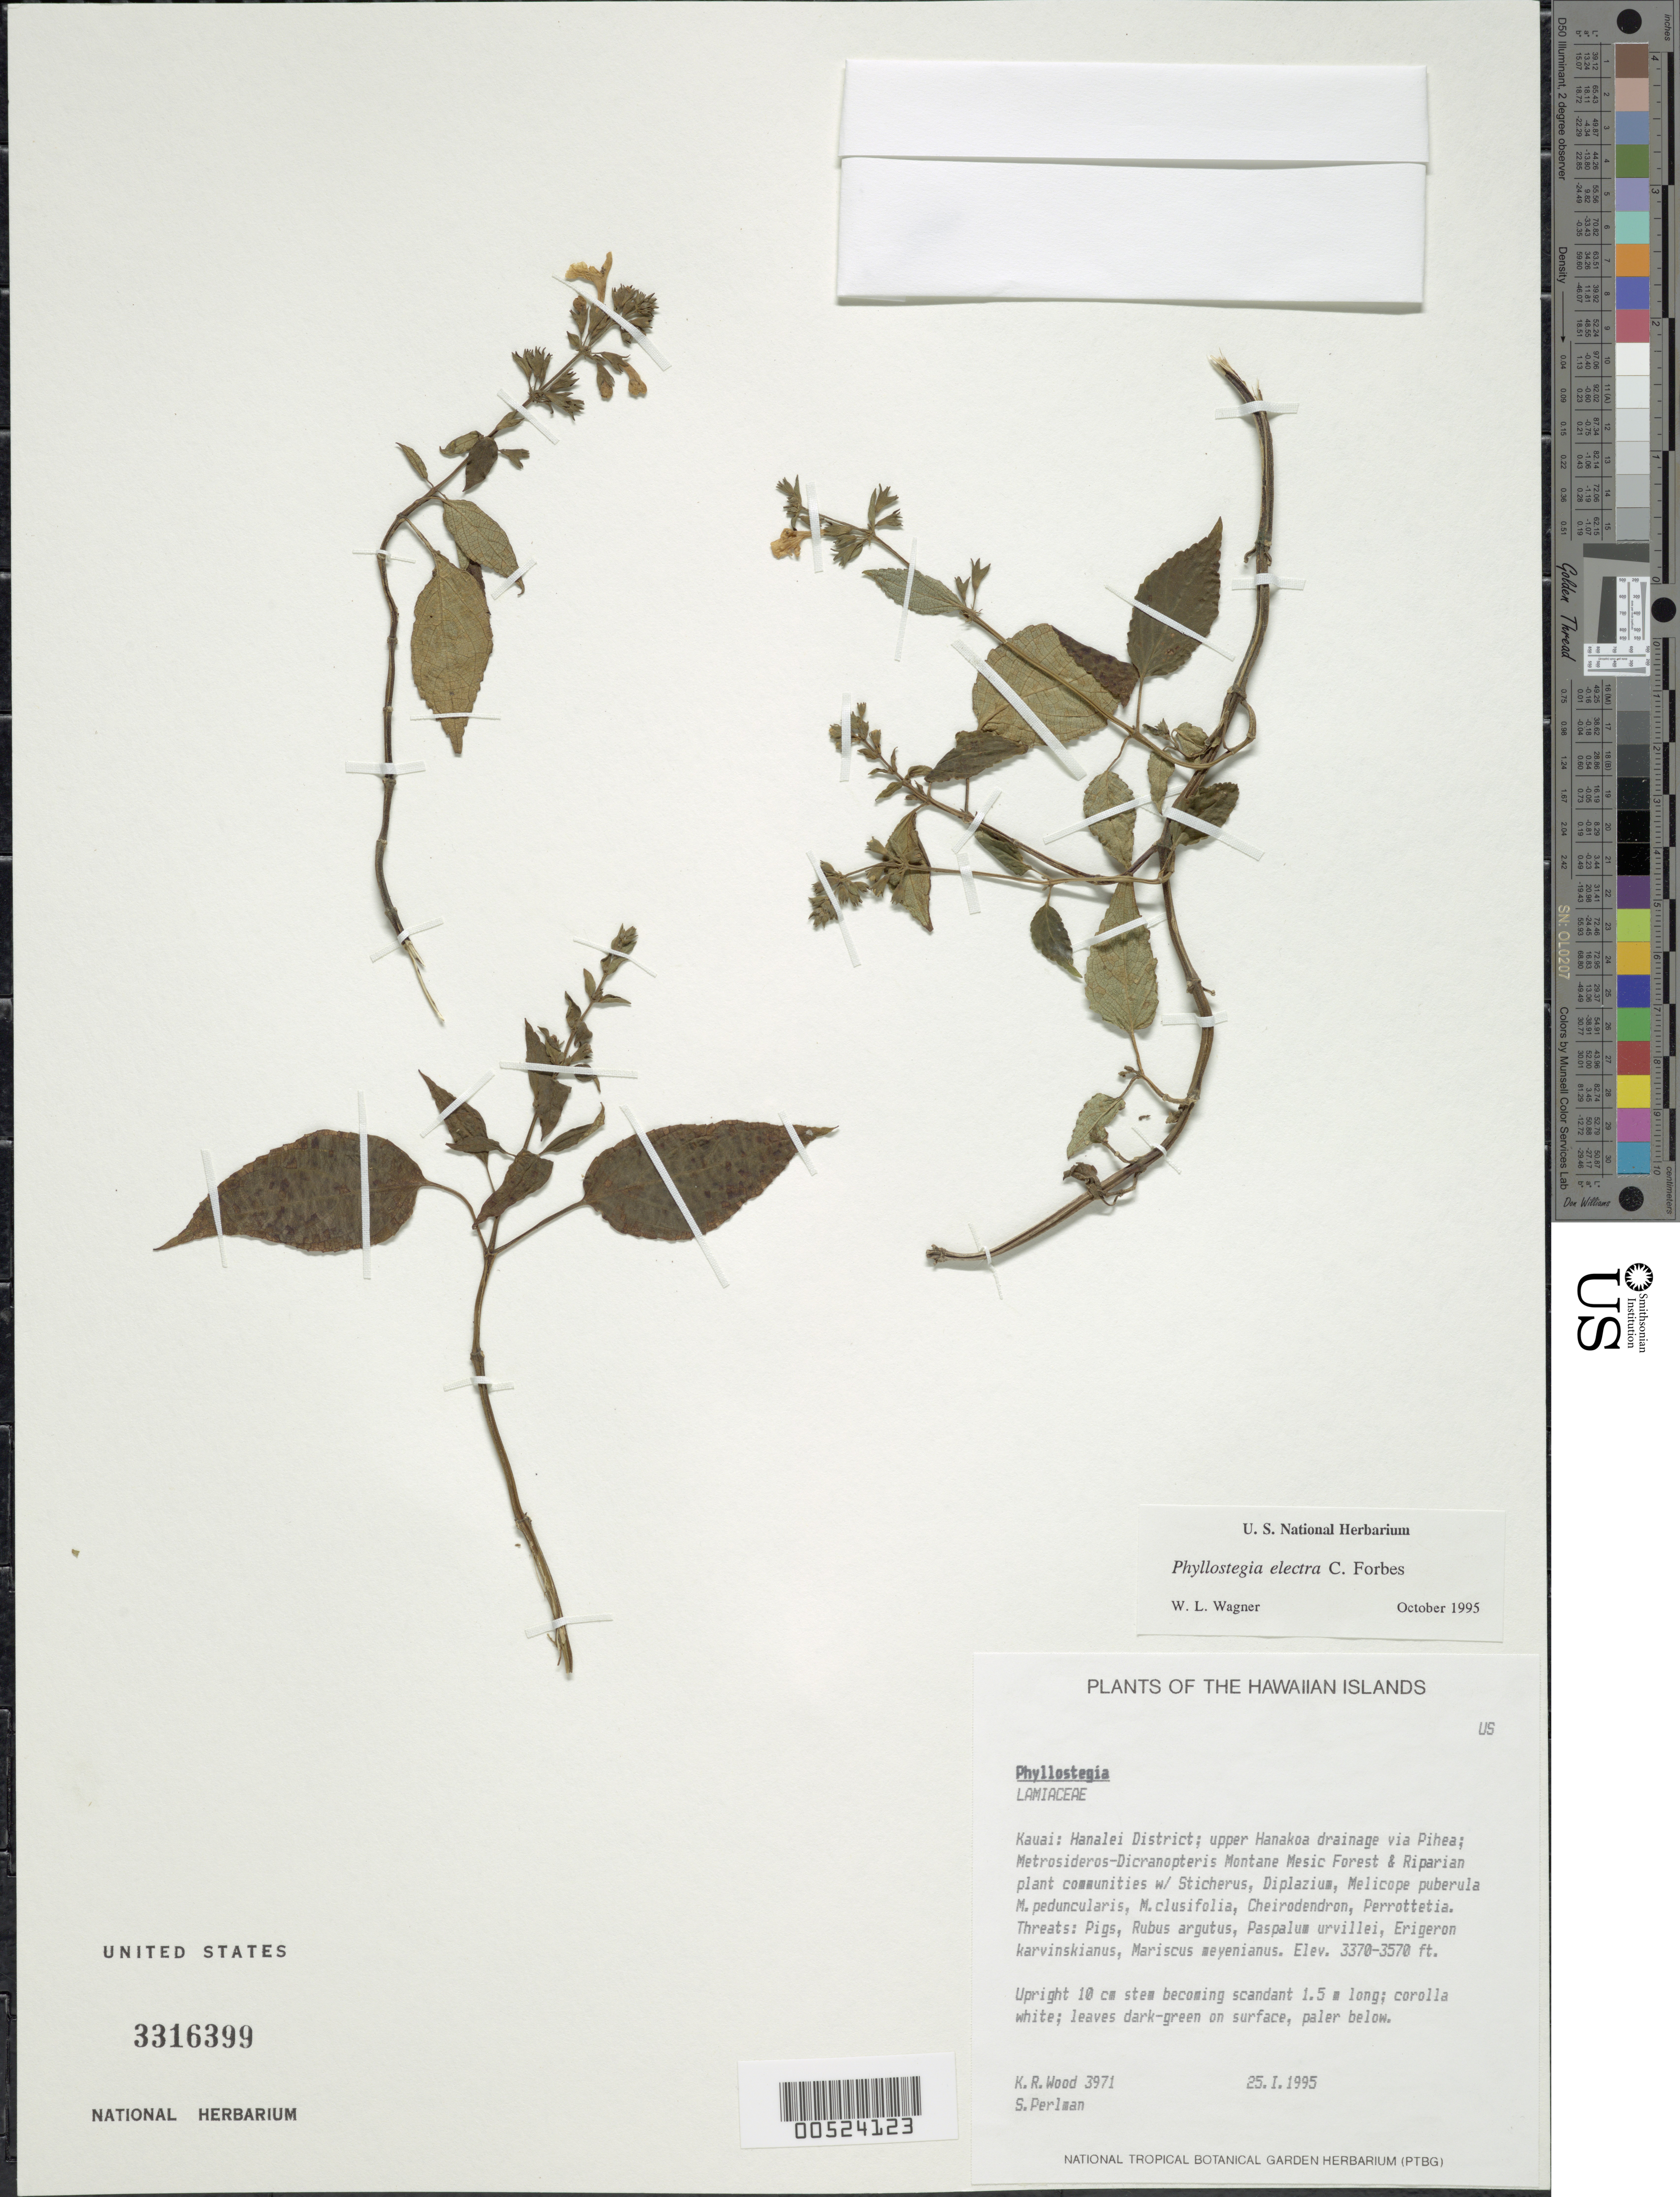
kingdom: Plantae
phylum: Tracheophyta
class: Magnoliopsida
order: Lamiales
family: Lamiaceae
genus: Phyllostegia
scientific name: Phyllostegia electra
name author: C.N. Forbes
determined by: Wagner, W. L., (BOT), Smithsonian Institution - National Museum of Natural History (UNITED STATES)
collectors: K. R. Wood & S. P. Perlman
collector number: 3971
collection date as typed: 25 Jan 1995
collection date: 1995-01-25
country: United States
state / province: Hawaii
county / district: Kauai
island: Kaua'i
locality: Hanalei Dist, upper Hanakoa drainage via Pihea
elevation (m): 1027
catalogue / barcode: US 3316399